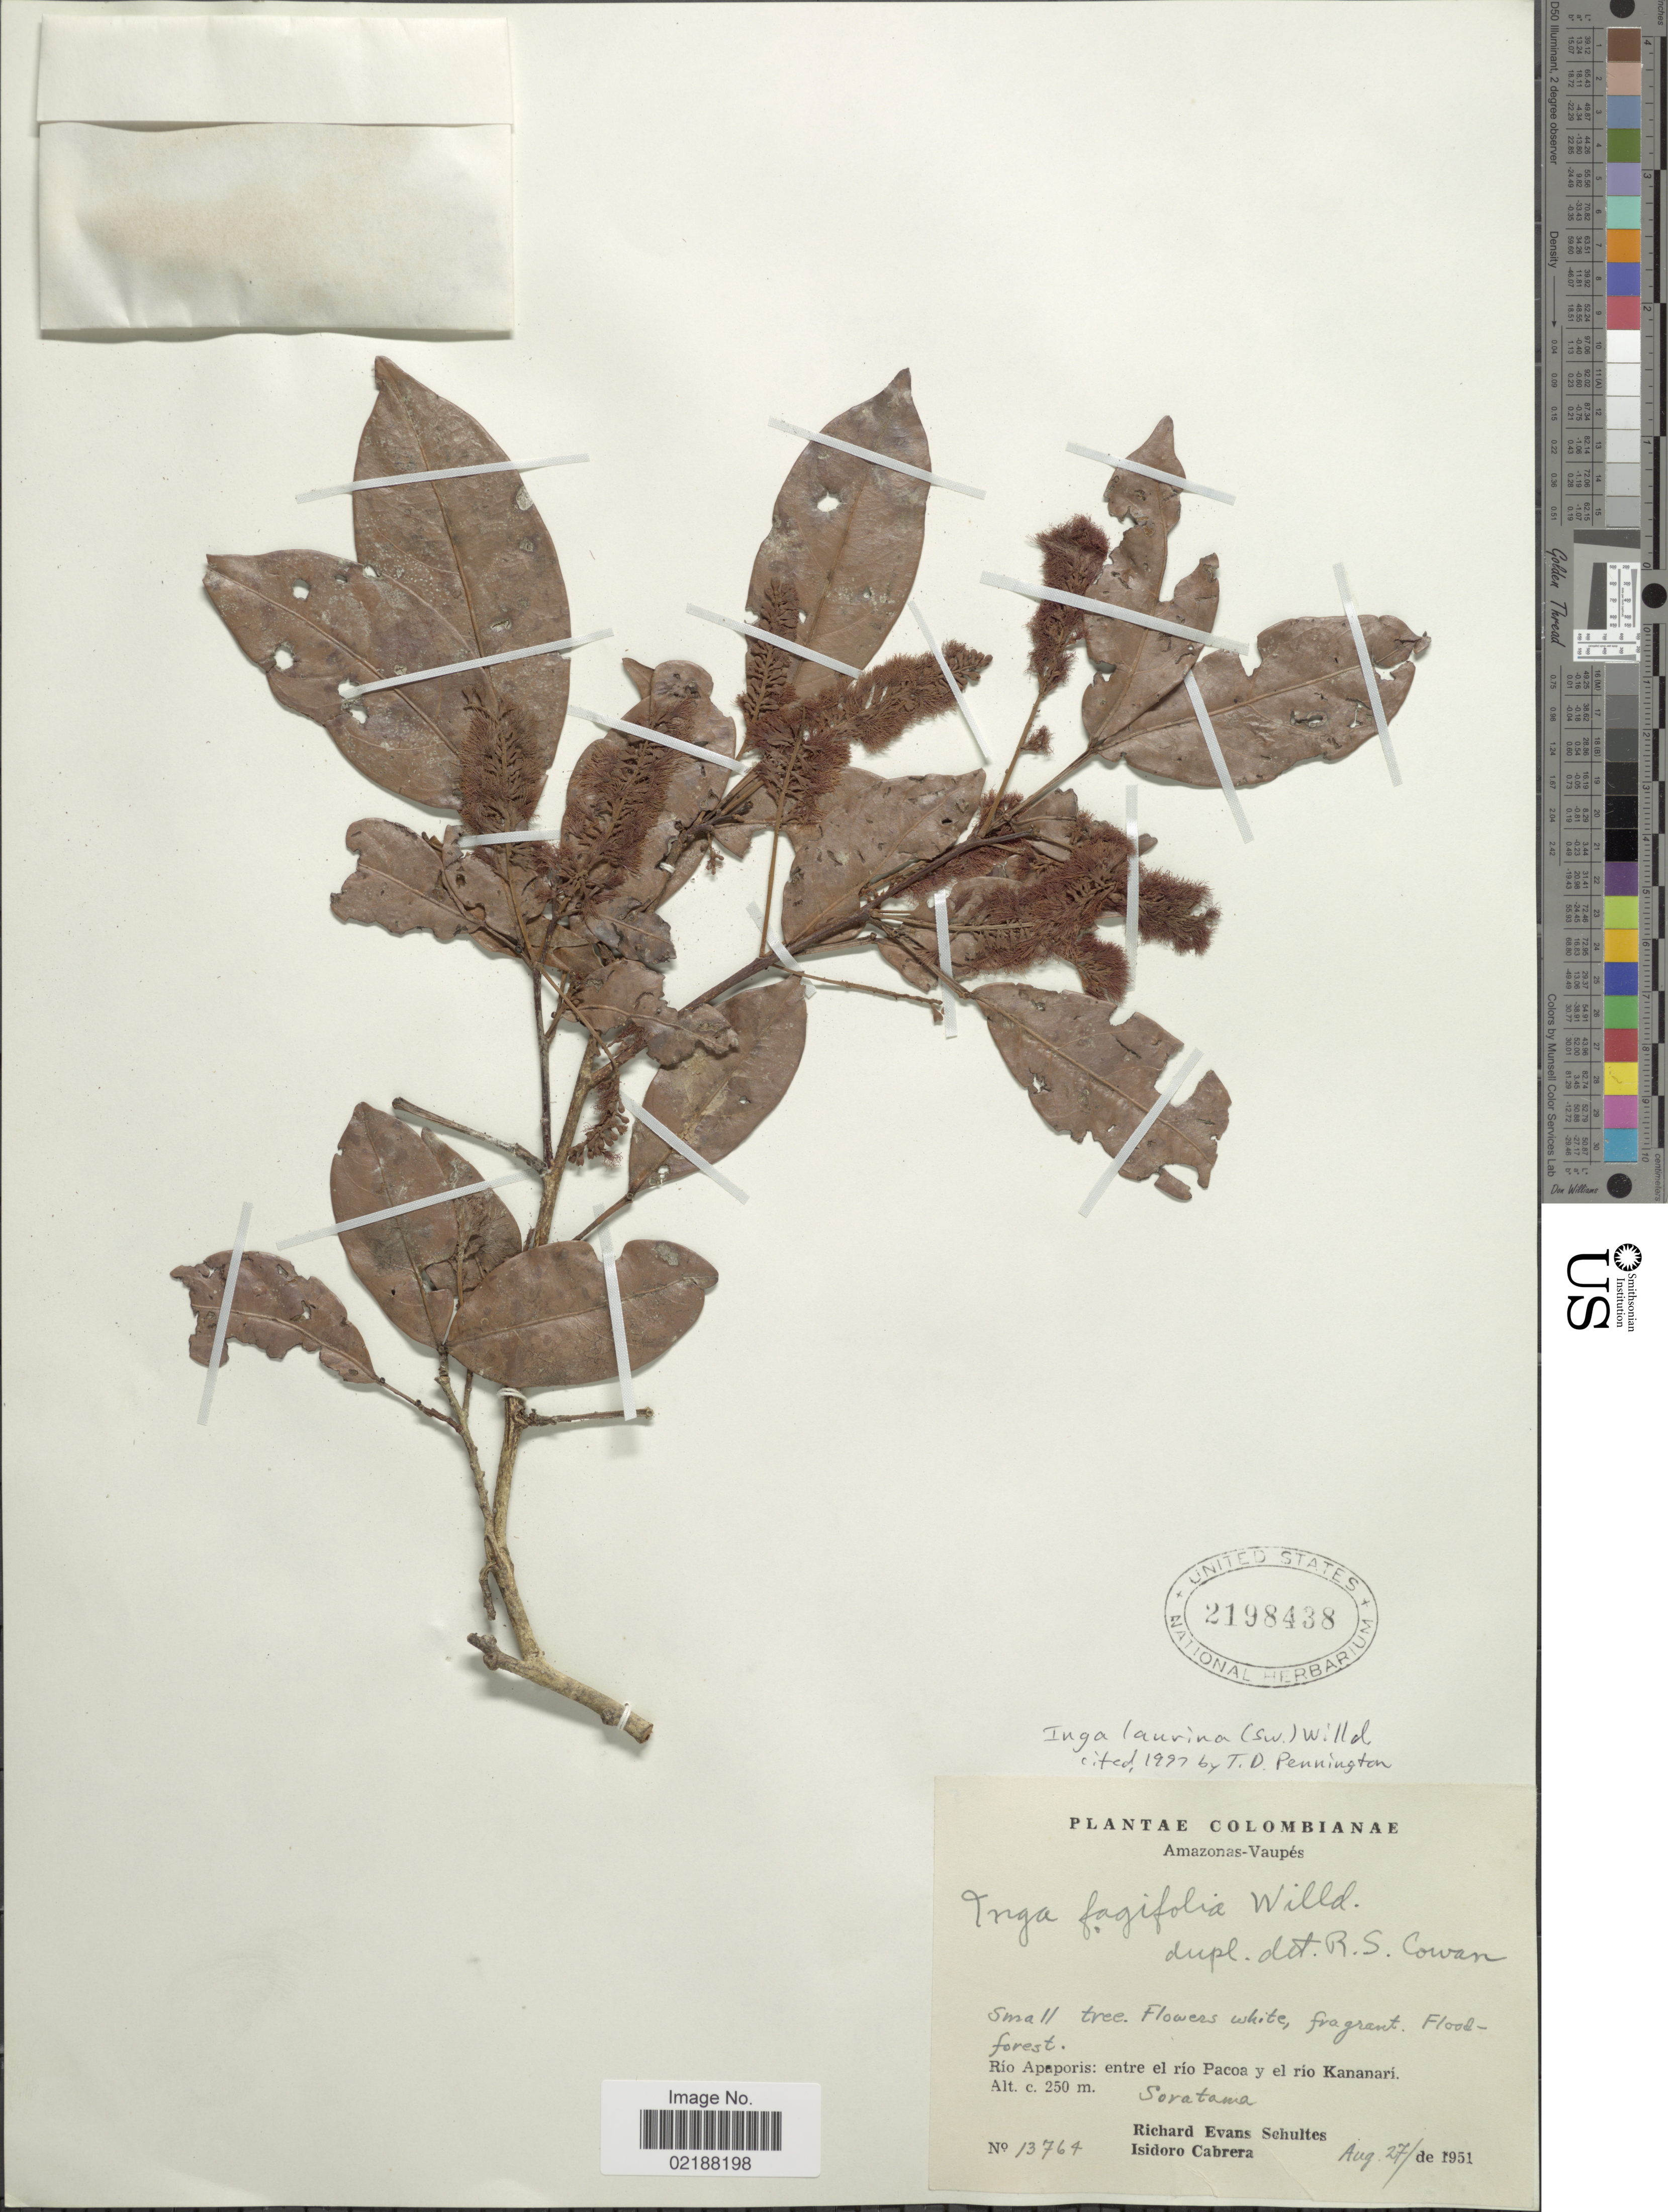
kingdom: Plantae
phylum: Tracheophyta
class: Magnoliopsida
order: Fabales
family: Fabaceae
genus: Inga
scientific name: Inga laurina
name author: (Sw.) Willd.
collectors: R. E. Schultes & I. Cabrera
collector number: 13764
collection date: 1951-08-27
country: Colombia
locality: Amaoznas-Vaupés. Río Apaporis: entre el rio Pacoa y el río Kananari. Soratama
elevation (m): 250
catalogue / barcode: US 2198438